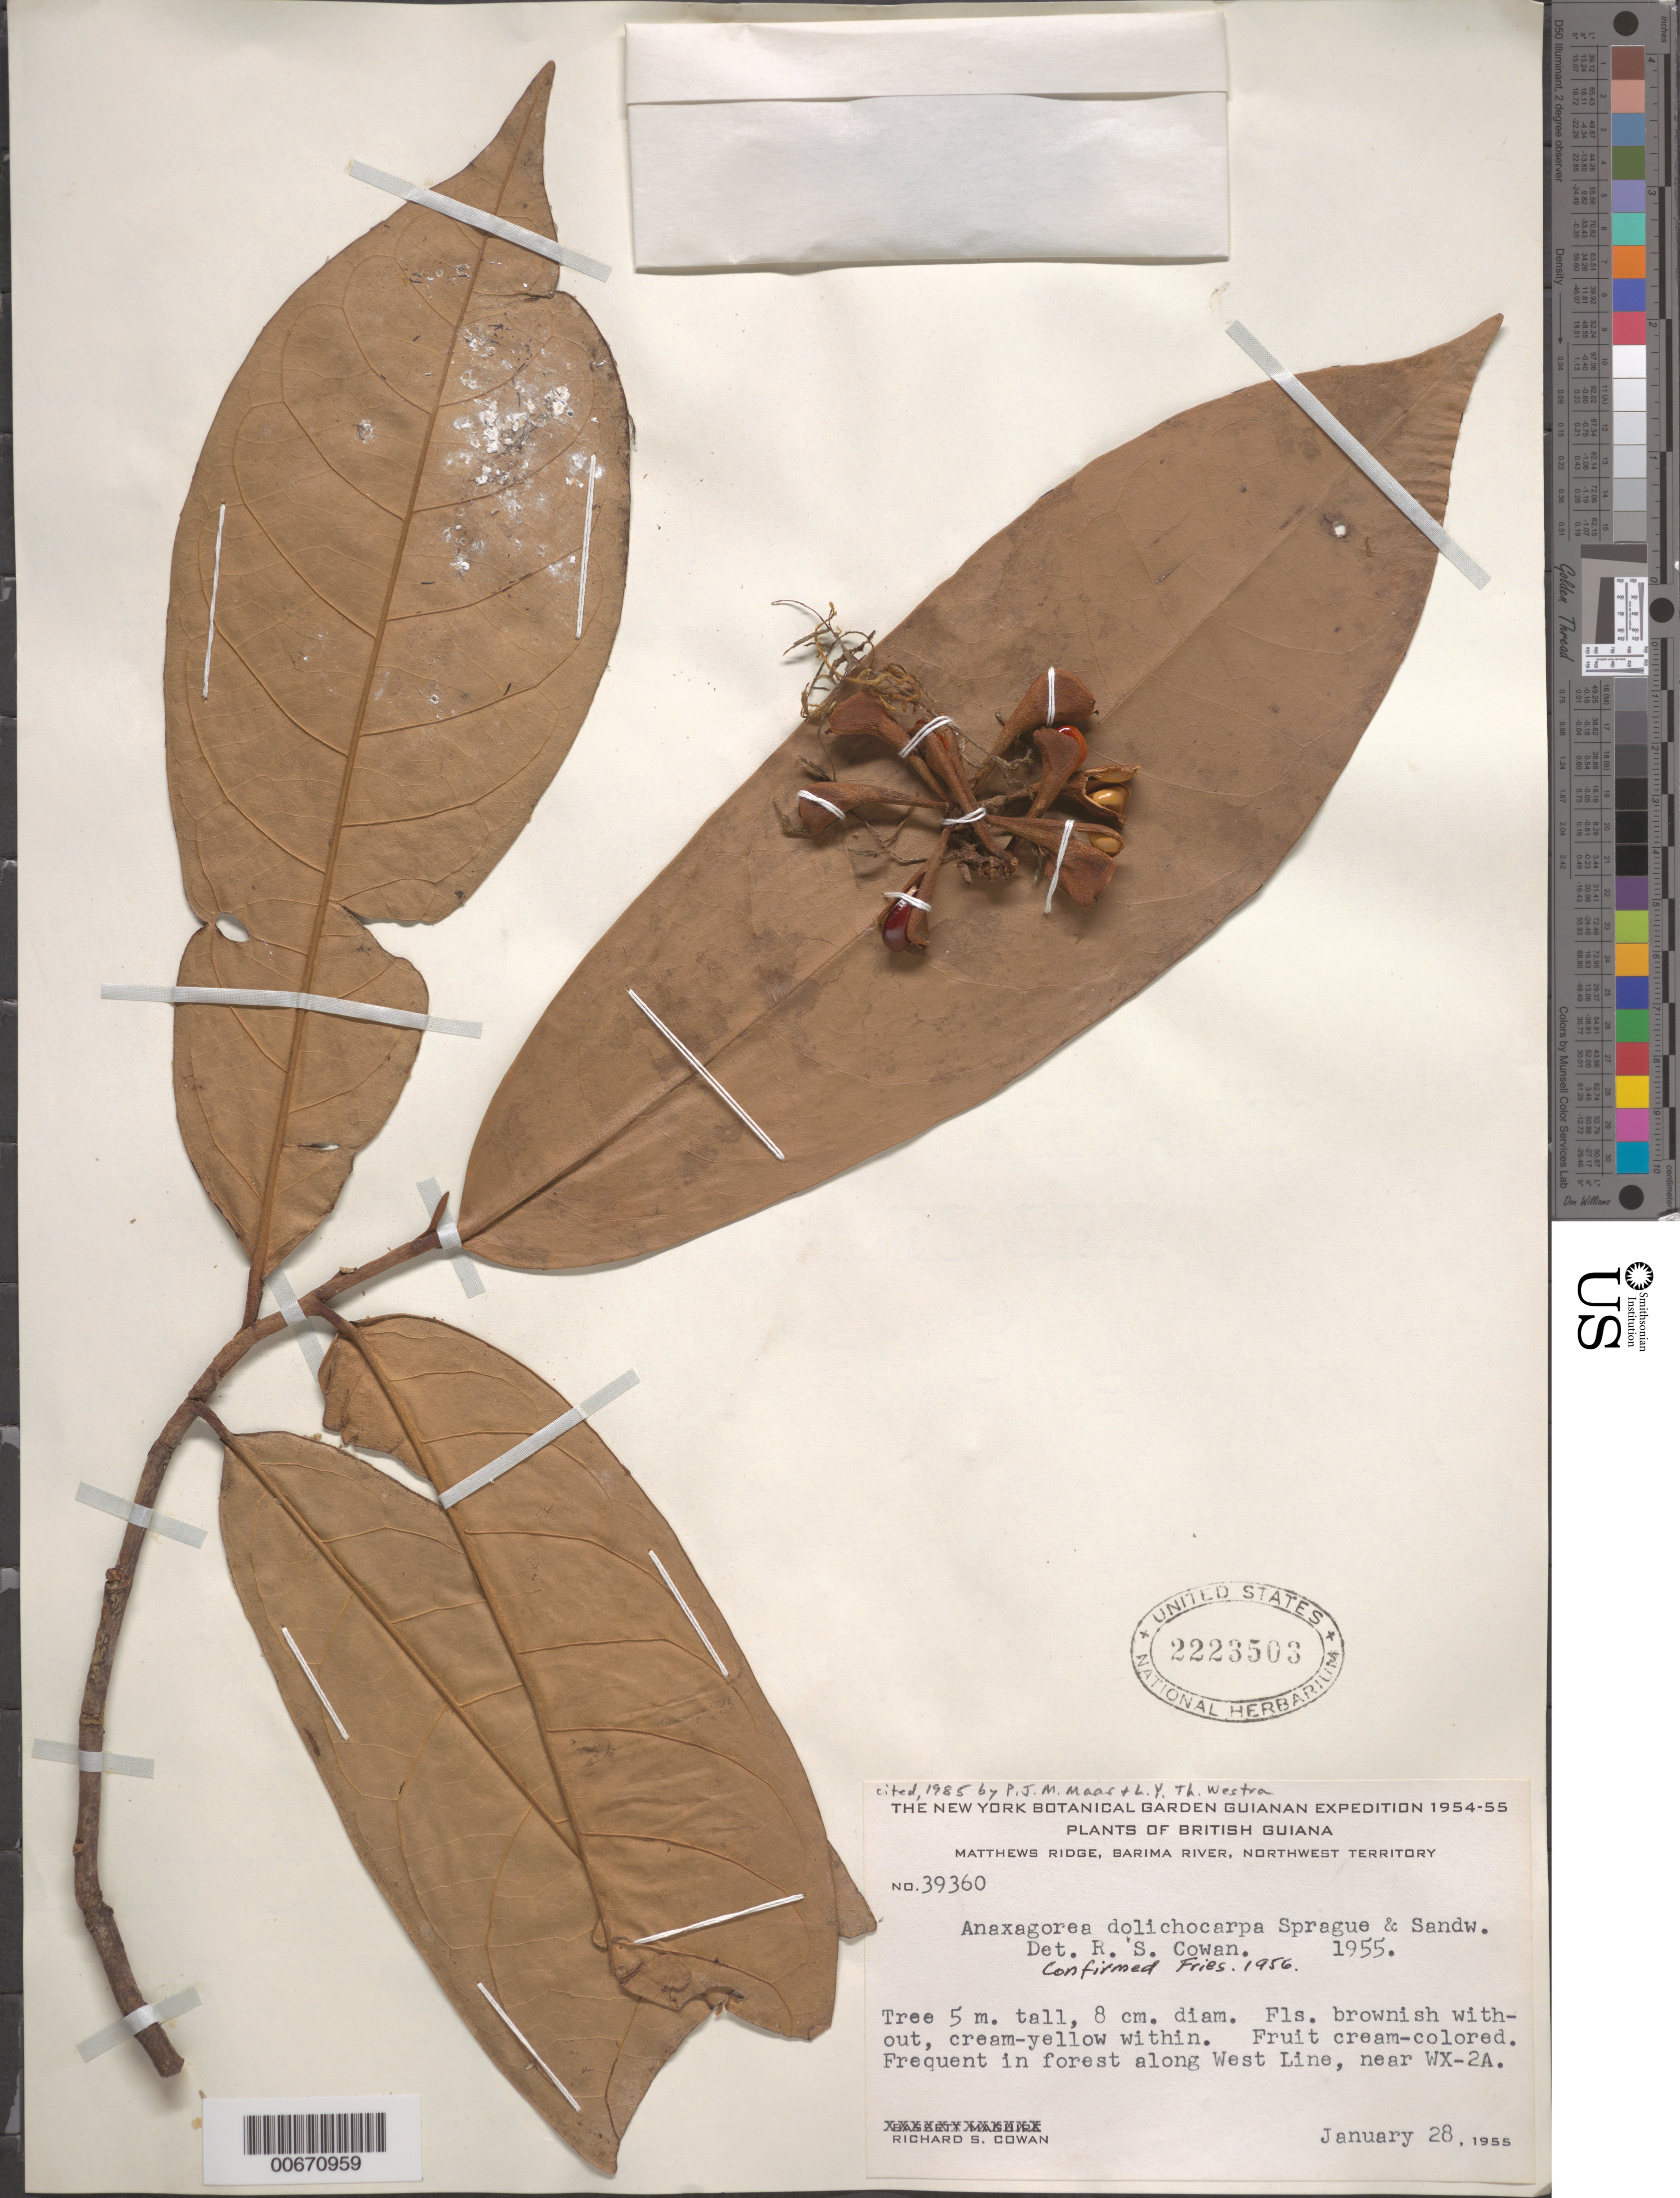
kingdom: Plantae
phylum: Tracheophyta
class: Magnoliopsida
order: Magnoliales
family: Annonaceae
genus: Anaxagorea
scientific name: Anaxagorea dolichocarpa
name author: Sprague & Sandwith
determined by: Maas, P. J.; Westra, L. Y.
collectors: R. S. Cowan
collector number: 39360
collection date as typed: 28-Jan-55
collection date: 1955-01-28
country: Guyana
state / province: Barima-Waini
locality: Matthew's Ridge, Barima River, Northwest Territory; along West Line, near WX-5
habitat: Forest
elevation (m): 90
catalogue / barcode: US 2223503